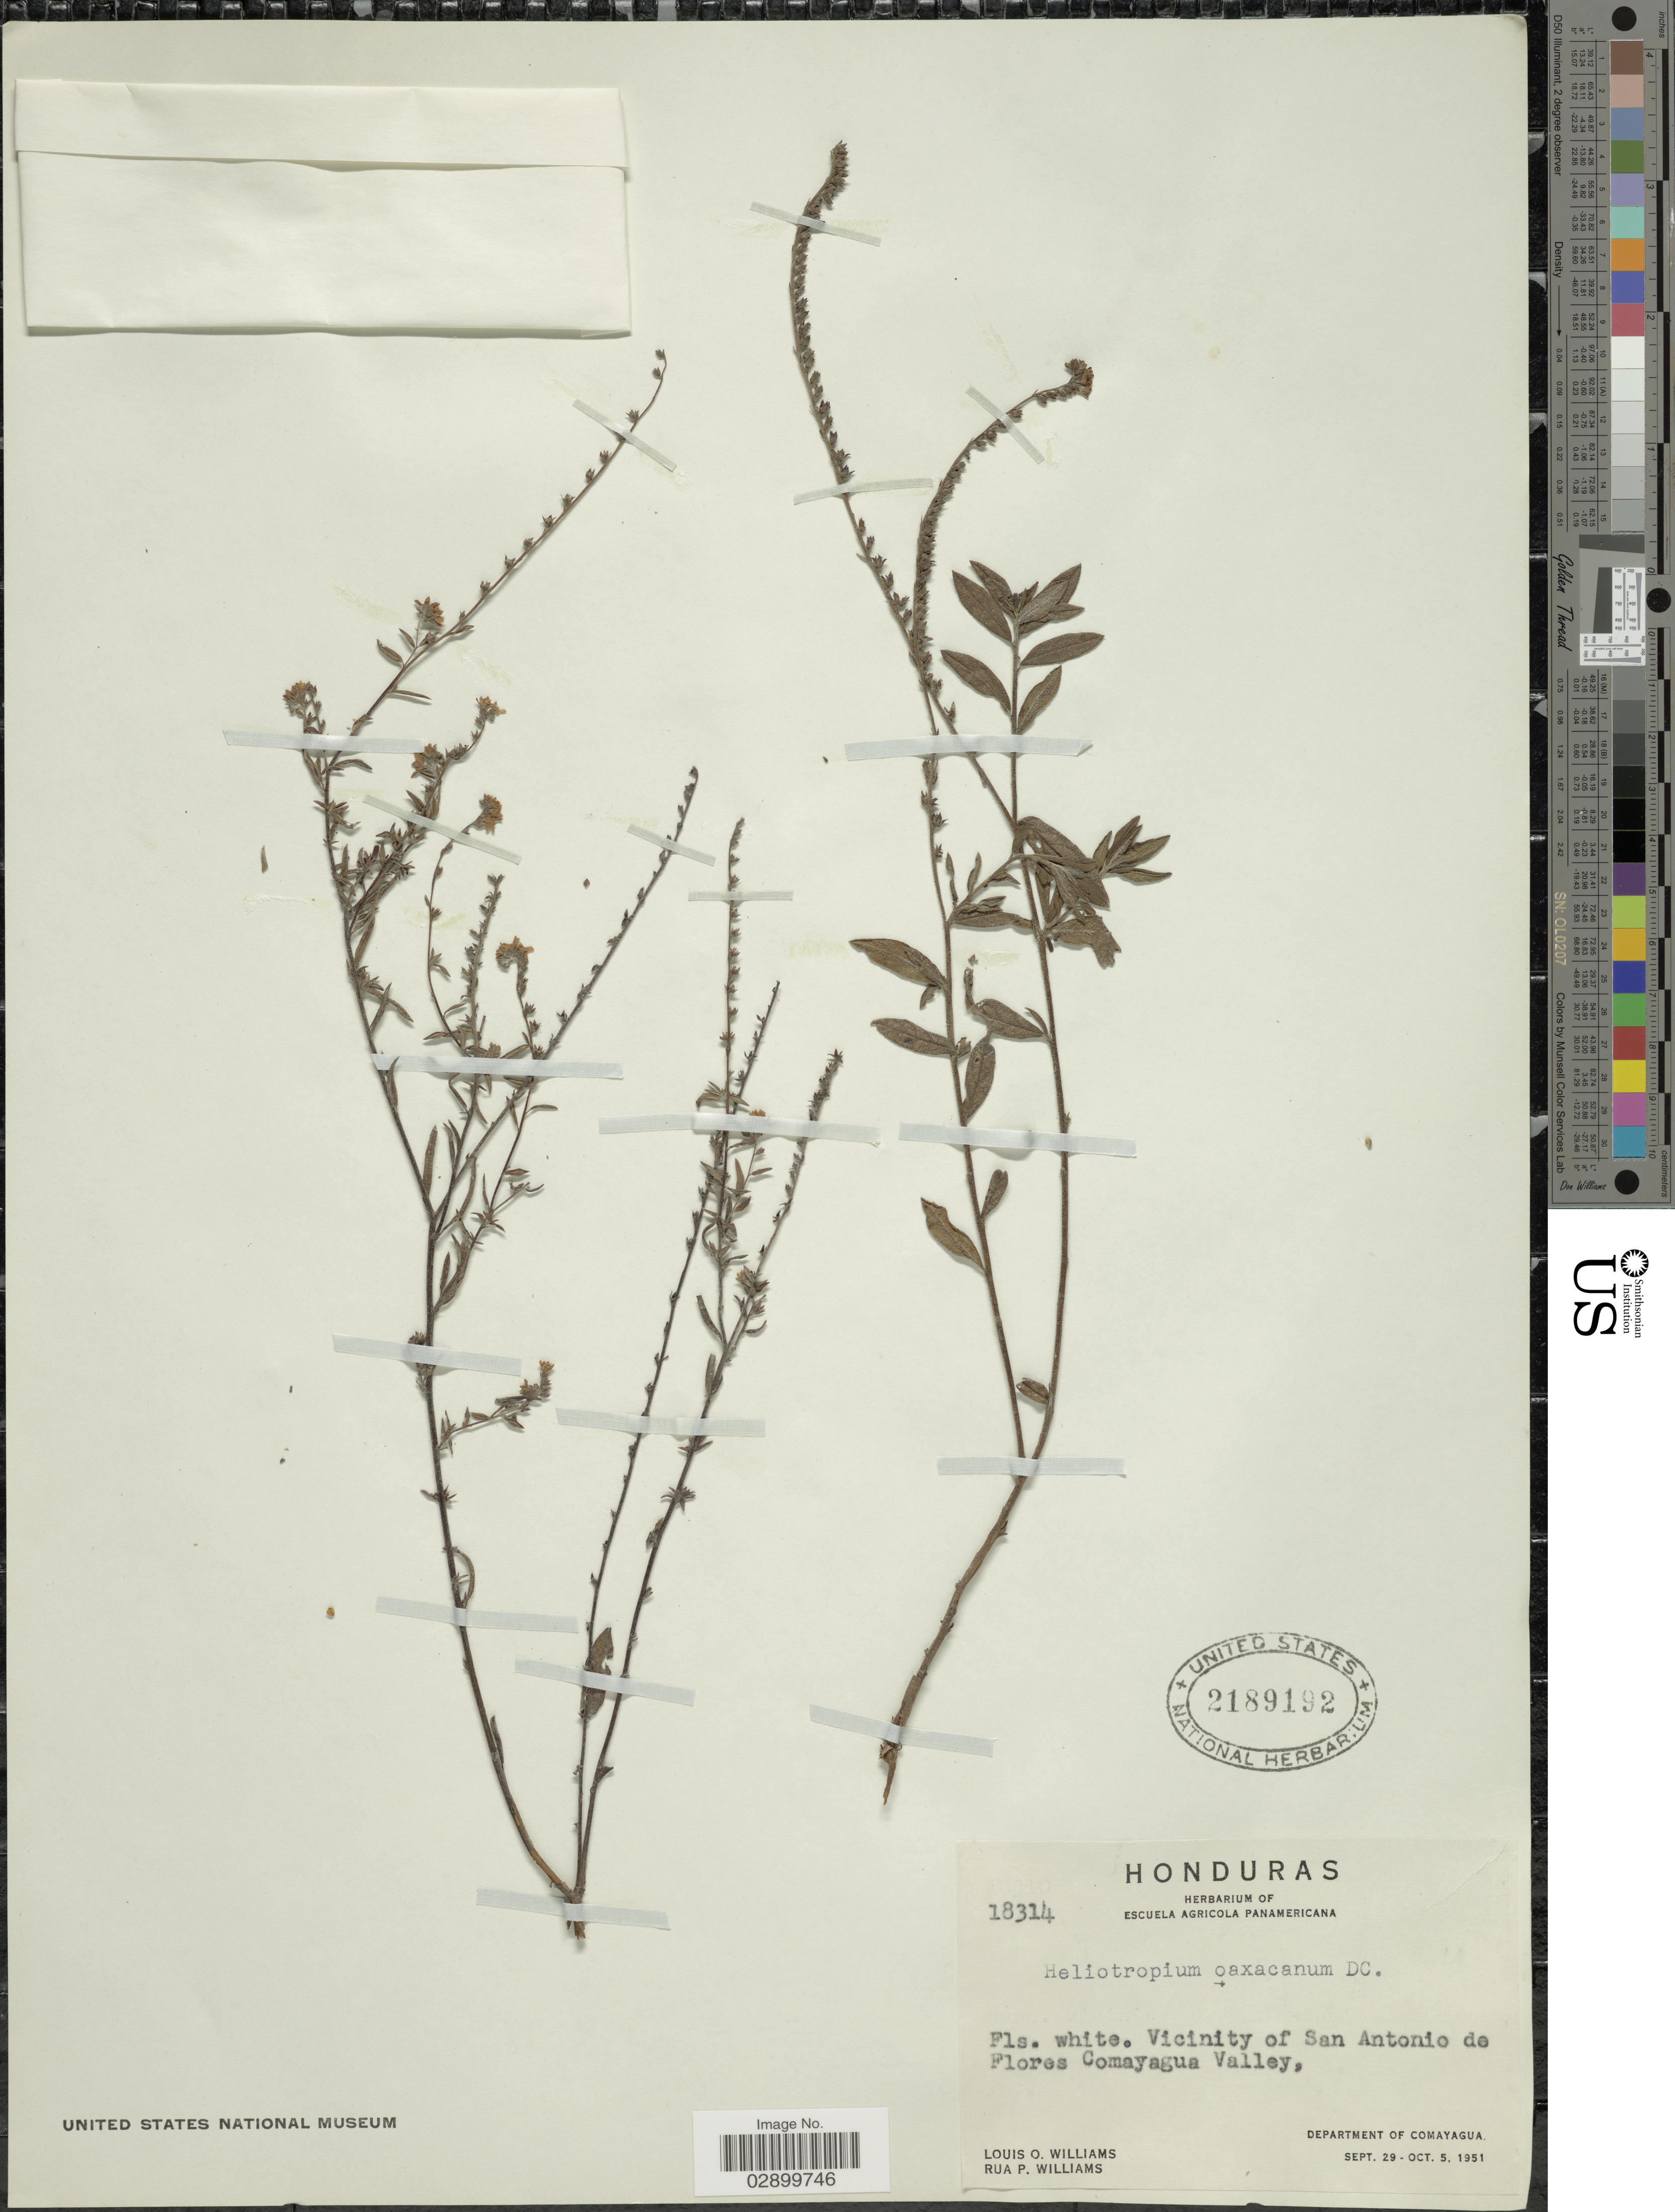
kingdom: Plantae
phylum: Tracheophyta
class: Magnoliopsida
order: Boraginales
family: Heliotropiaceae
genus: Heliotropium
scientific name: Heliotropium oaxacanum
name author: DC.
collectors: L. O. Williams & R. P. Williams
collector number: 18314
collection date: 1951-09-29/1951-10-05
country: Honduras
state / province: Comayagua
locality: Vicinity of San Antonio de Flores Comayagua Valley, Department of Comayagua.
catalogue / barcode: US 2189192